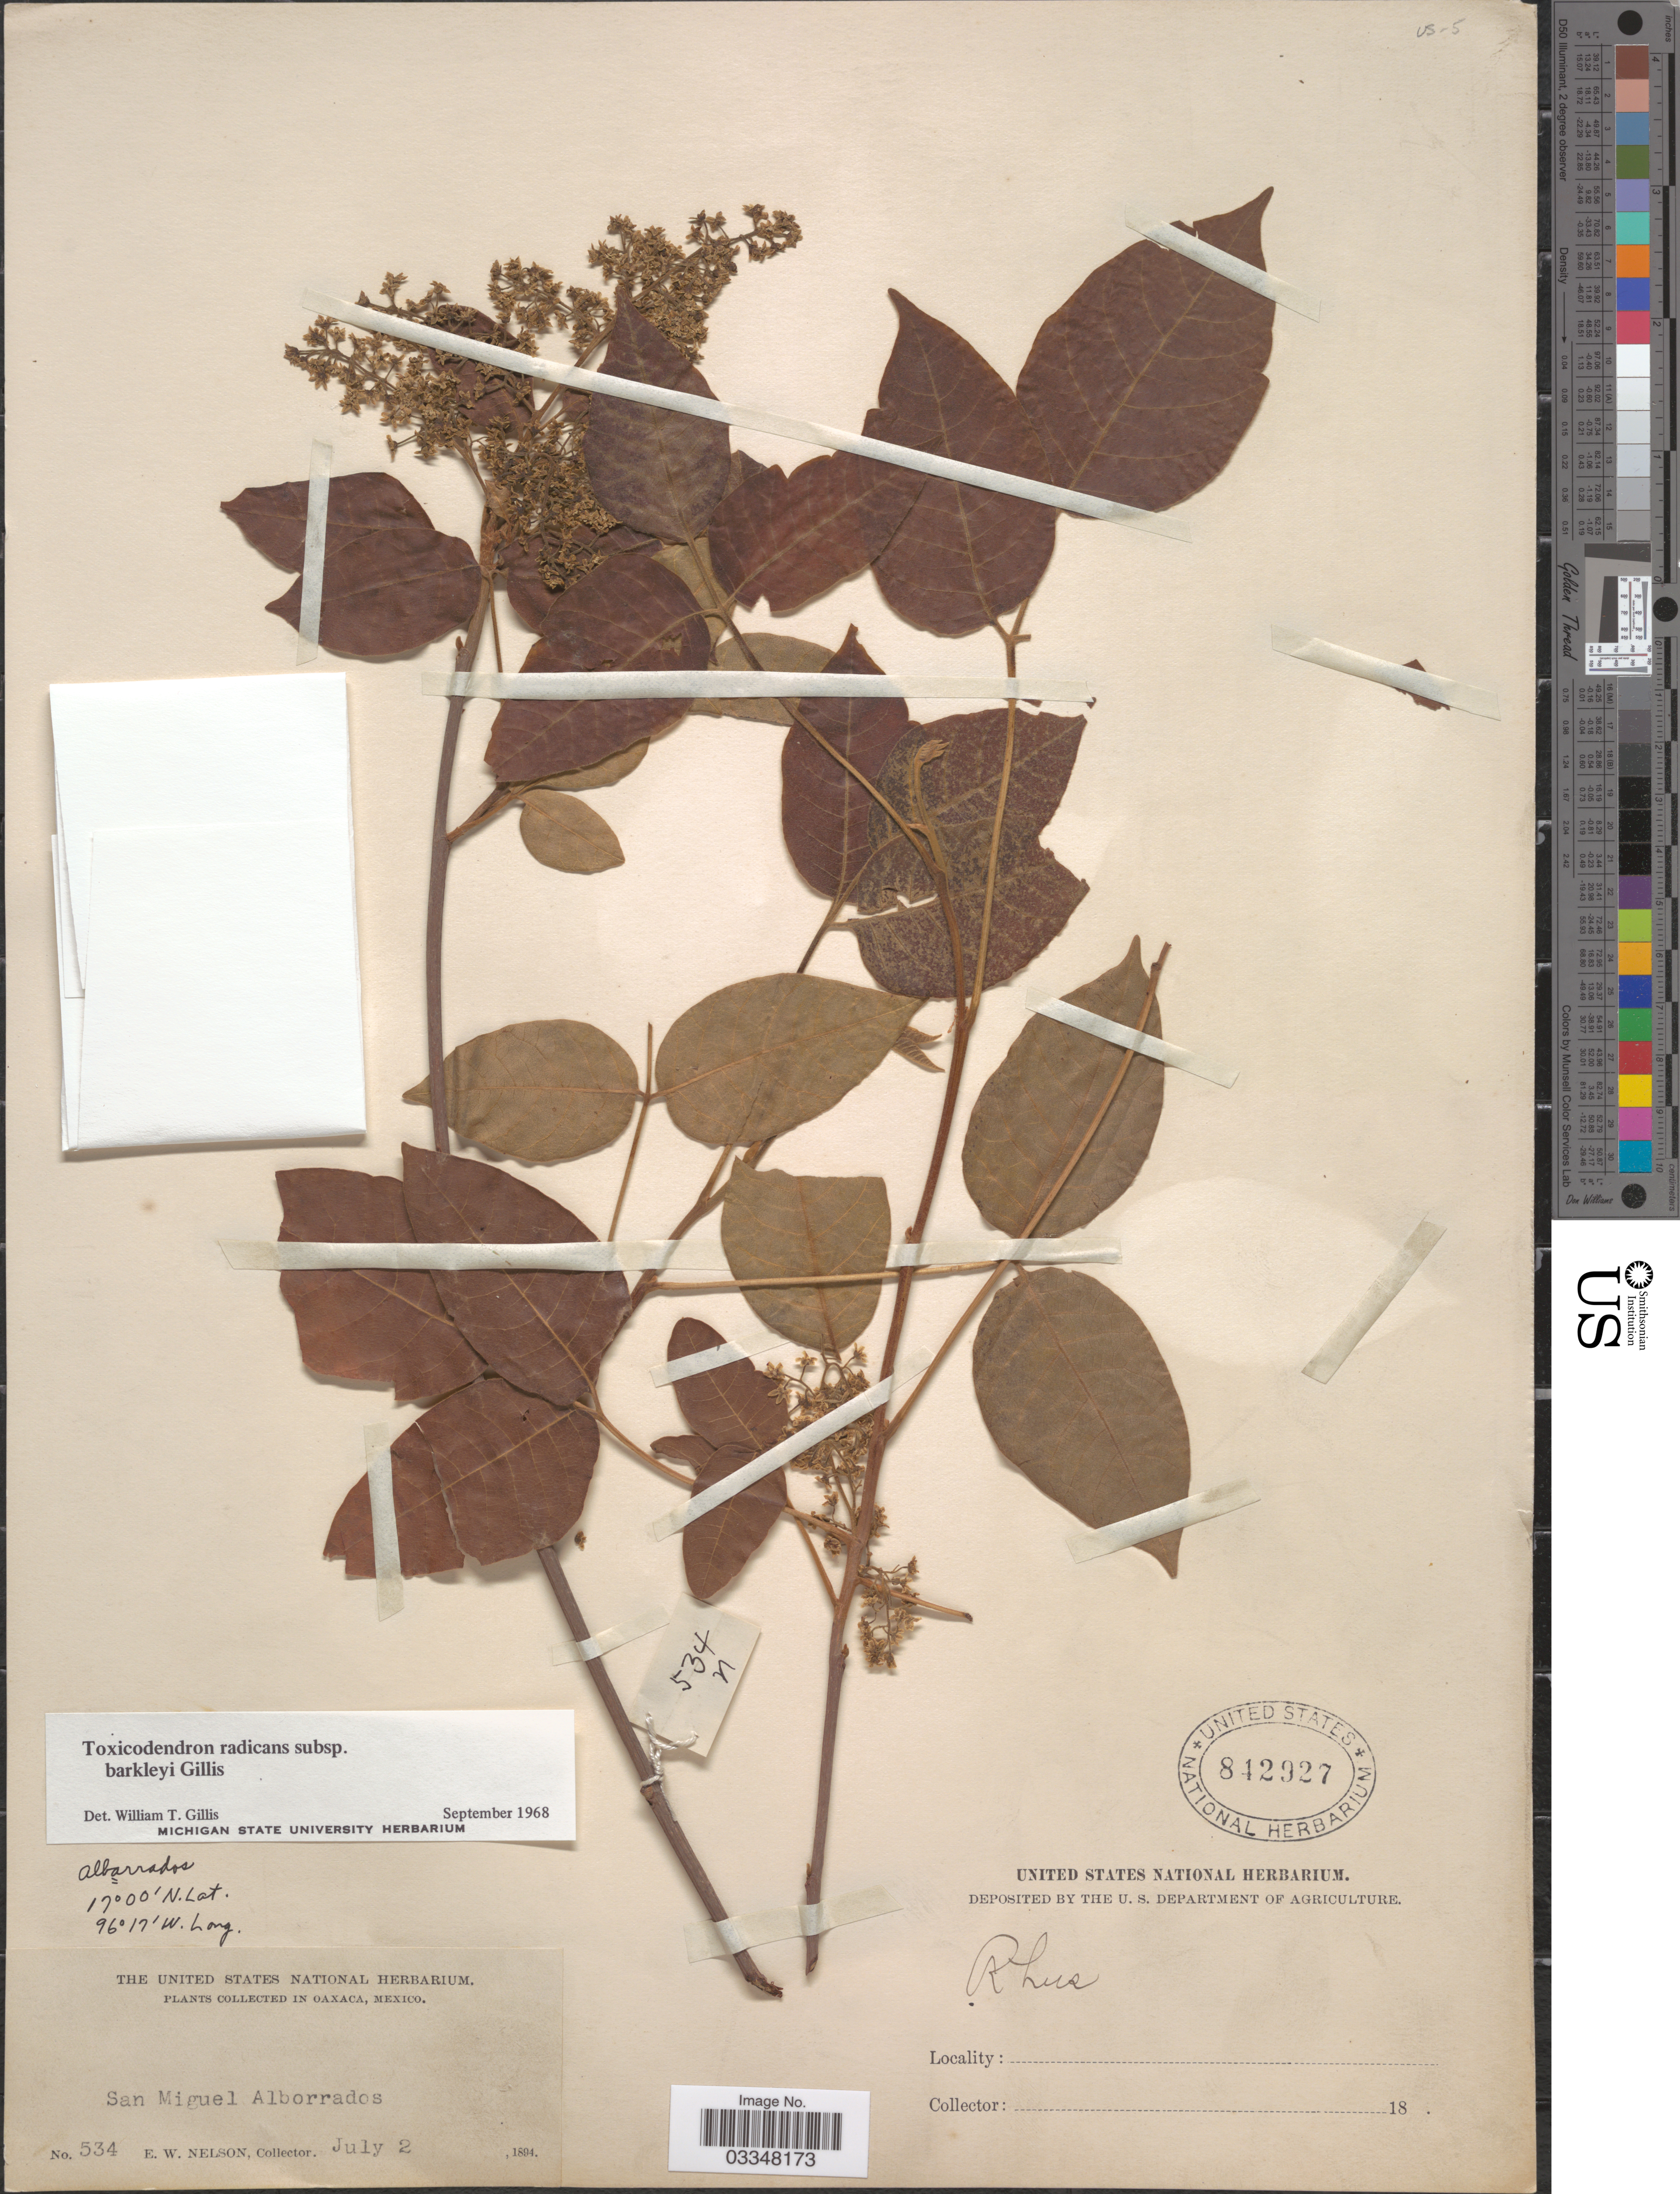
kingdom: Plantae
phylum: Tracheophyta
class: Magnoliopsida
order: Sapindales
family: Anacardiaceae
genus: Toxicodendron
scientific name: Toxicodendron radicans subsp. barkleyi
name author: Gillis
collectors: E. W. Nelson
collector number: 534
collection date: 1894-07-02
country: Mexico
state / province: Oaxaca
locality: San Miguel Alborrados.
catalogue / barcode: US 842927